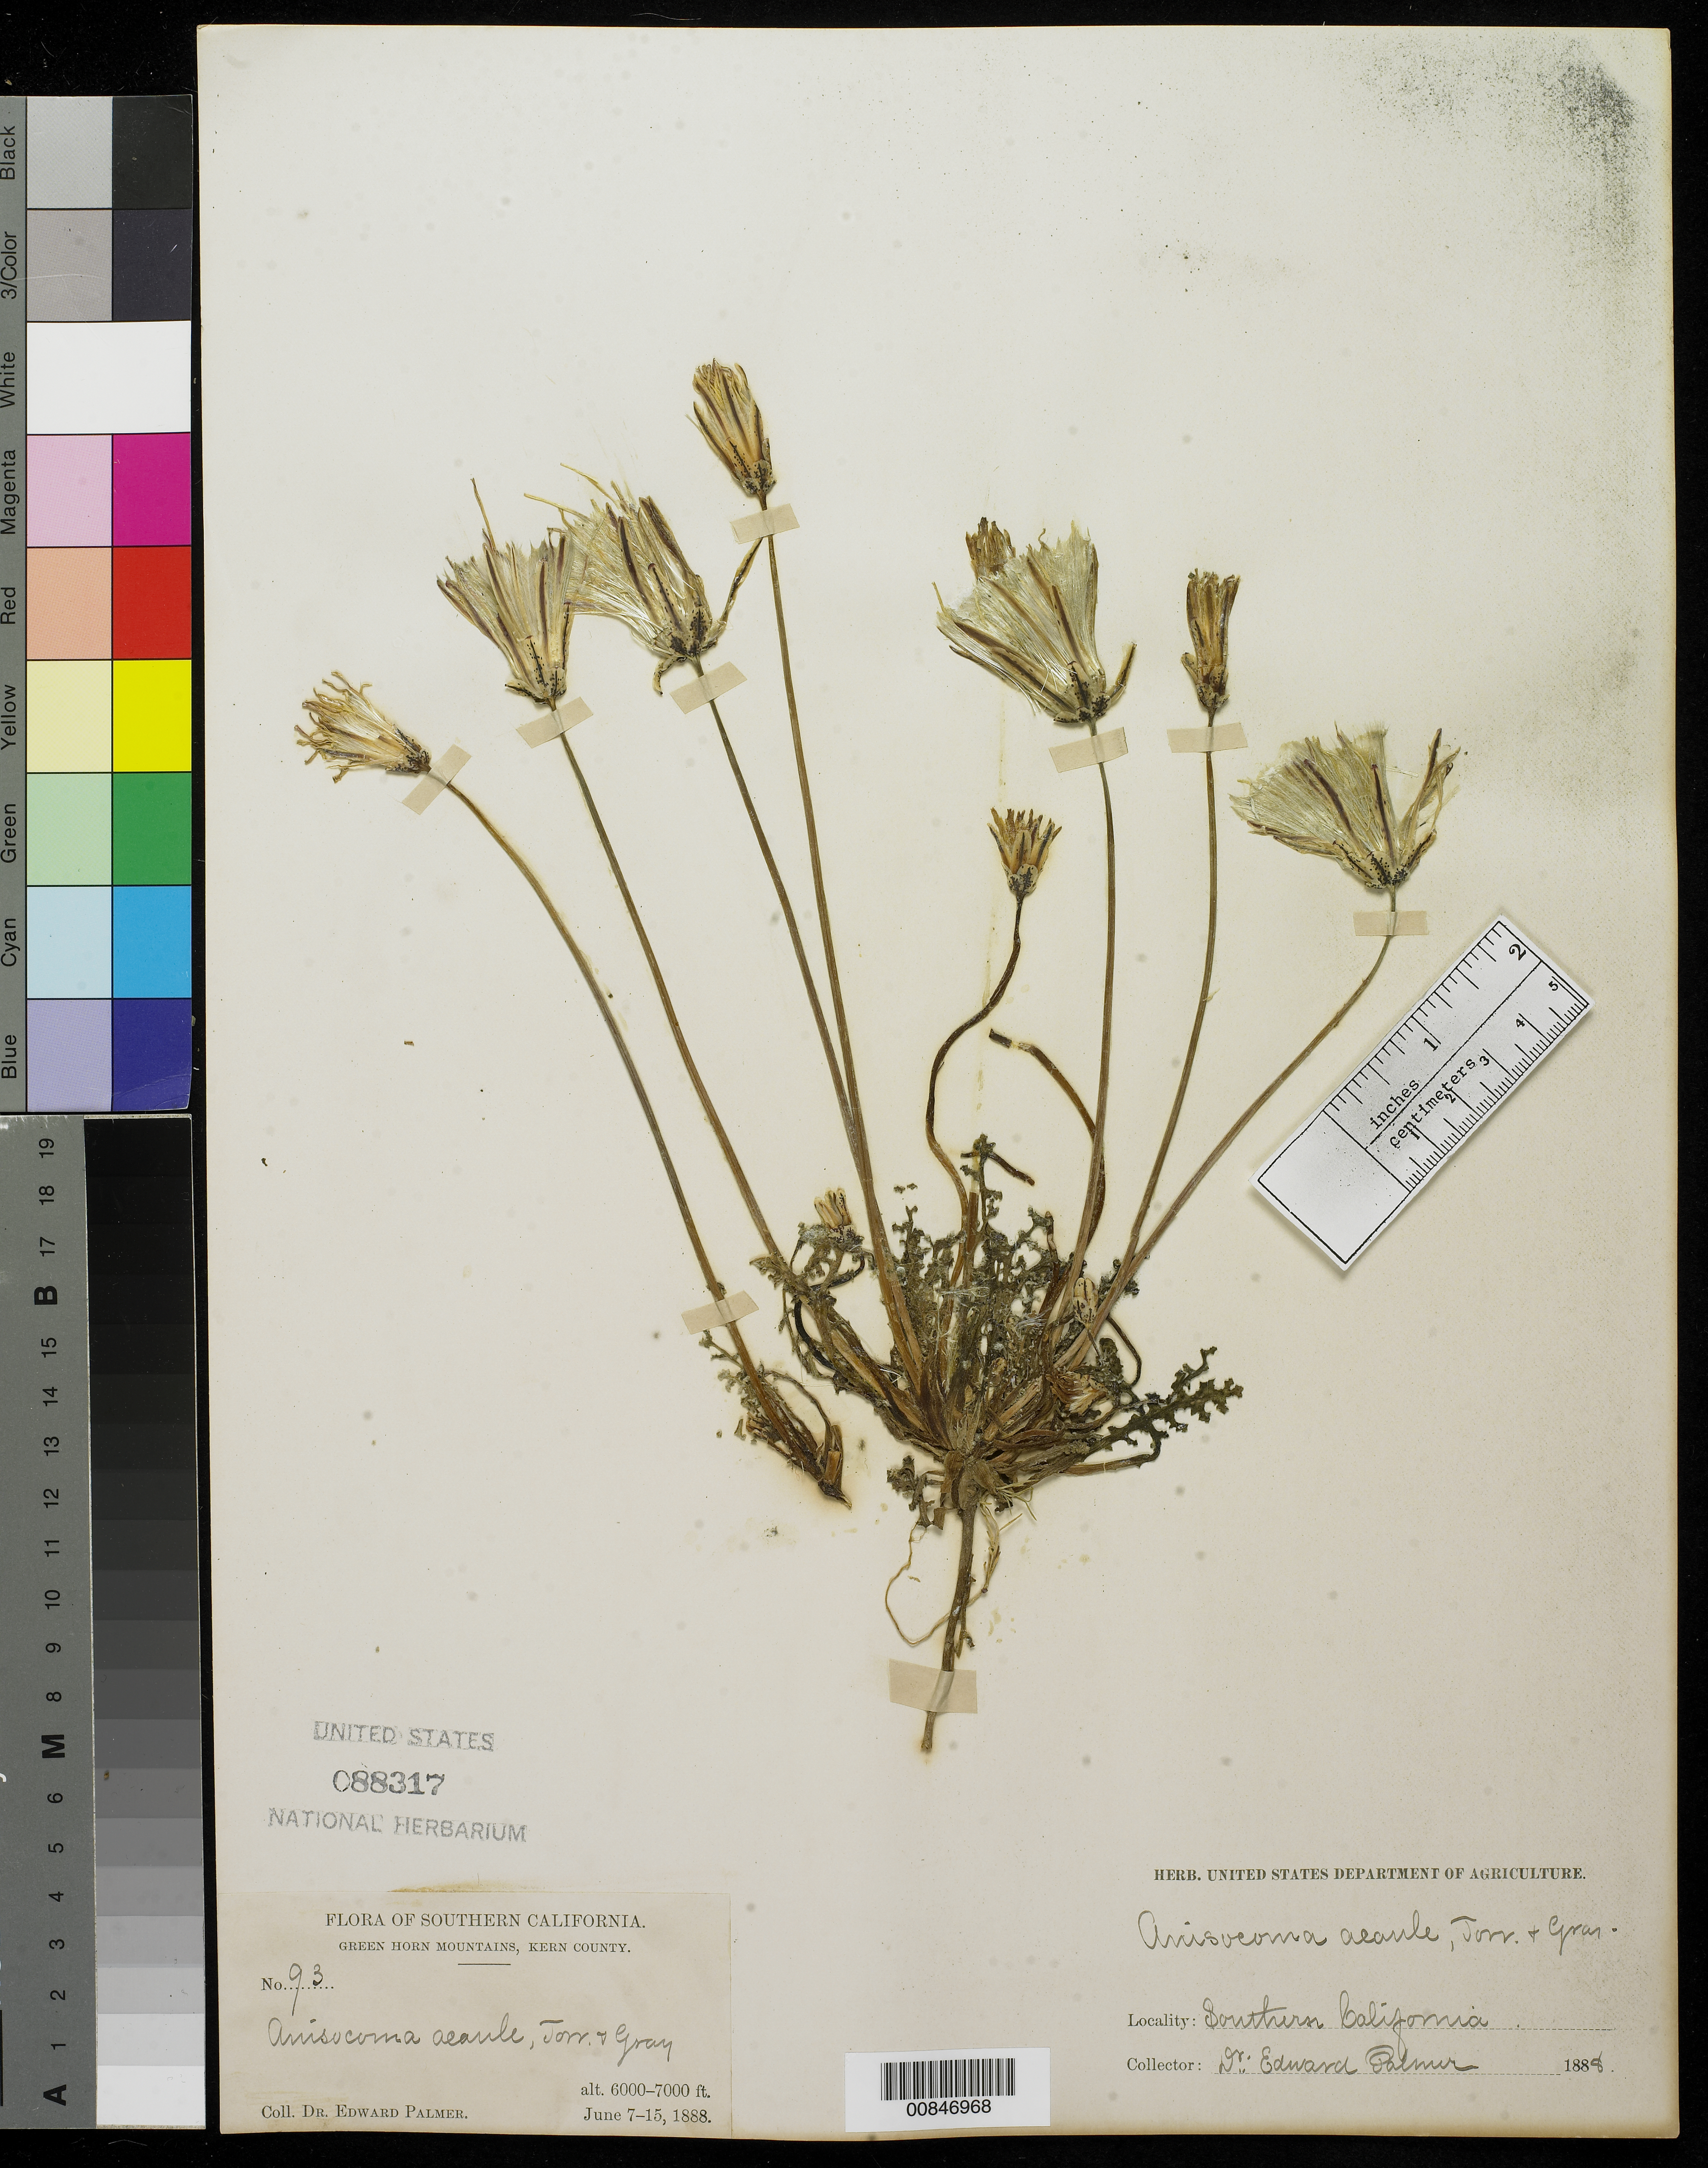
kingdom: Plantae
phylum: Tracheophyta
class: Magnoliopsida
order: Asterales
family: Asteraceae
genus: Anisocoma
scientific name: Anisocoma acaulis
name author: Torr. & A. Gray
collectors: E. Palmer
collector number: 93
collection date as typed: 07 Jun 1888 to 15 Jun 1888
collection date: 1888-06-07/1888-06-15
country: United States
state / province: California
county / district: Kern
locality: Green Horn Mountain, Kern County, Southern California.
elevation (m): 1829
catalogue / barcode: US 88317